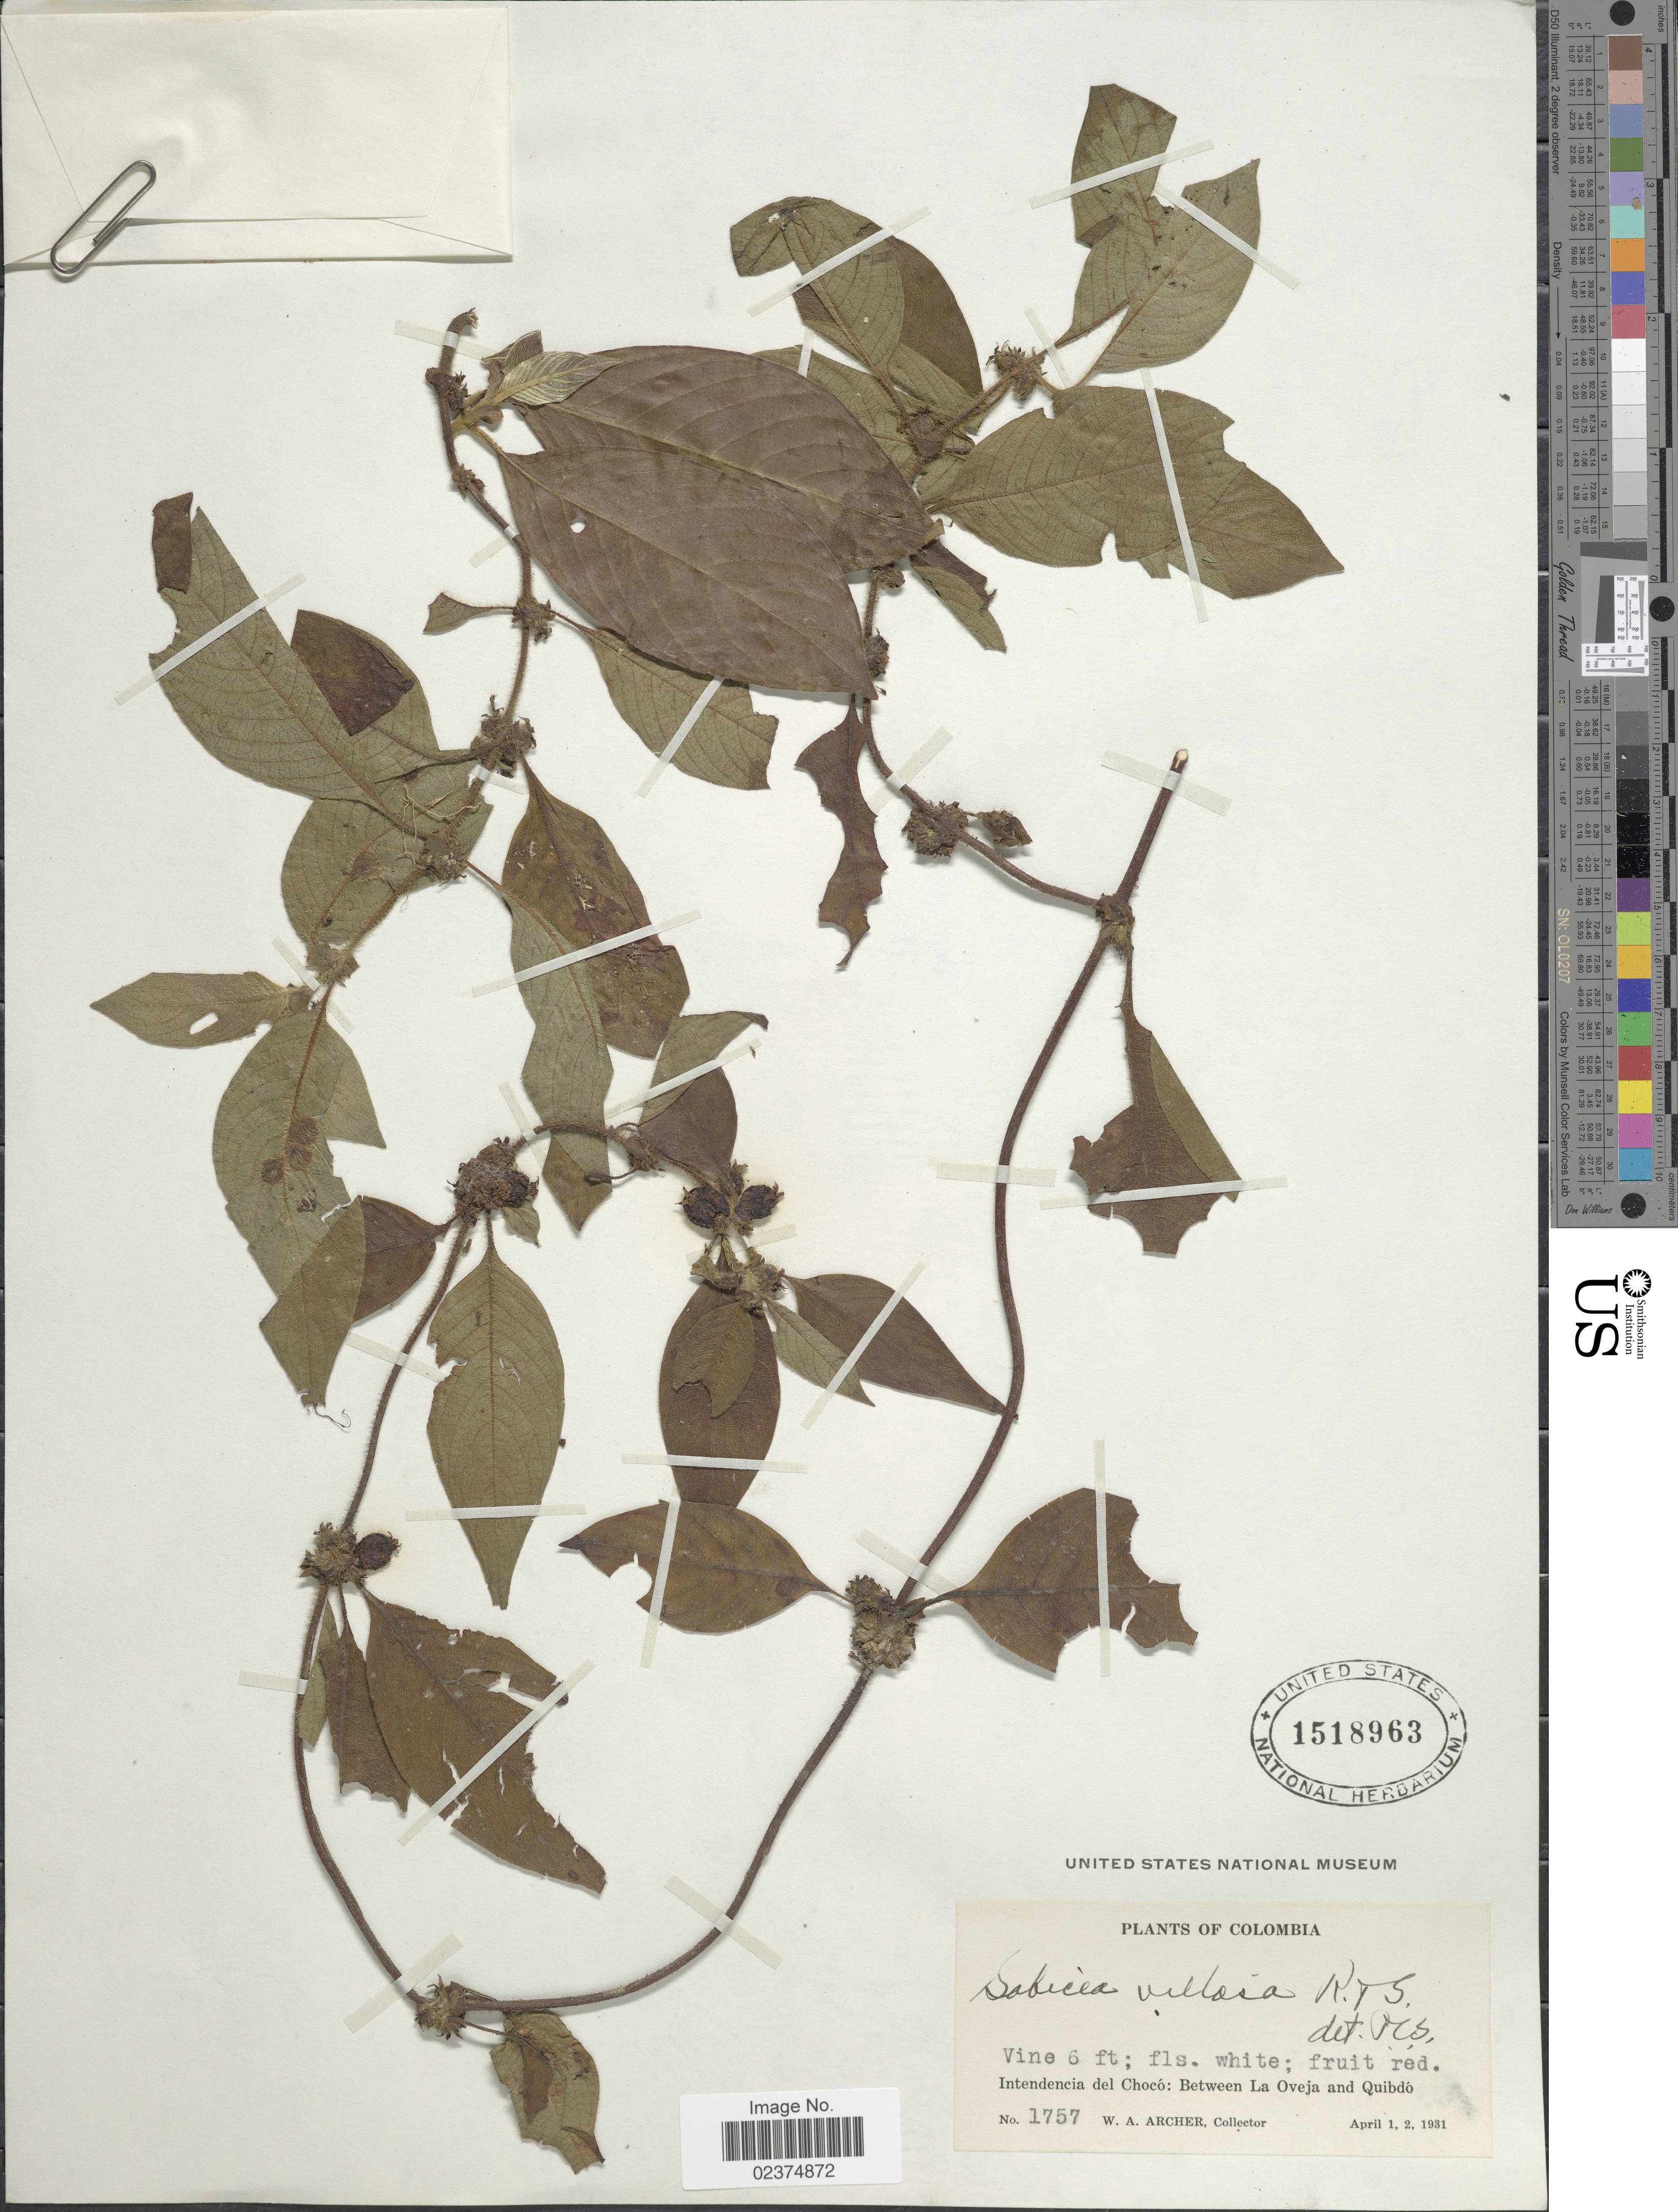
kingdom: Plantae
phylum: Tracheophyta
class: Magnoliopsida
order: Gentianales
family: Rubiaceae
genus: Sabicea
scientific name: Sabicea villosa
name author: Willd. ex Roem. & Schult.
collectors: W. A. Archer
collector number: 1757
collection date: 1931-04-01/1931-04-02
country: Colombia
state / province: Chocó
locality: Intendencia del Choco: Between La Oveja and Quibdo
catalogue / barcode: US 1518963